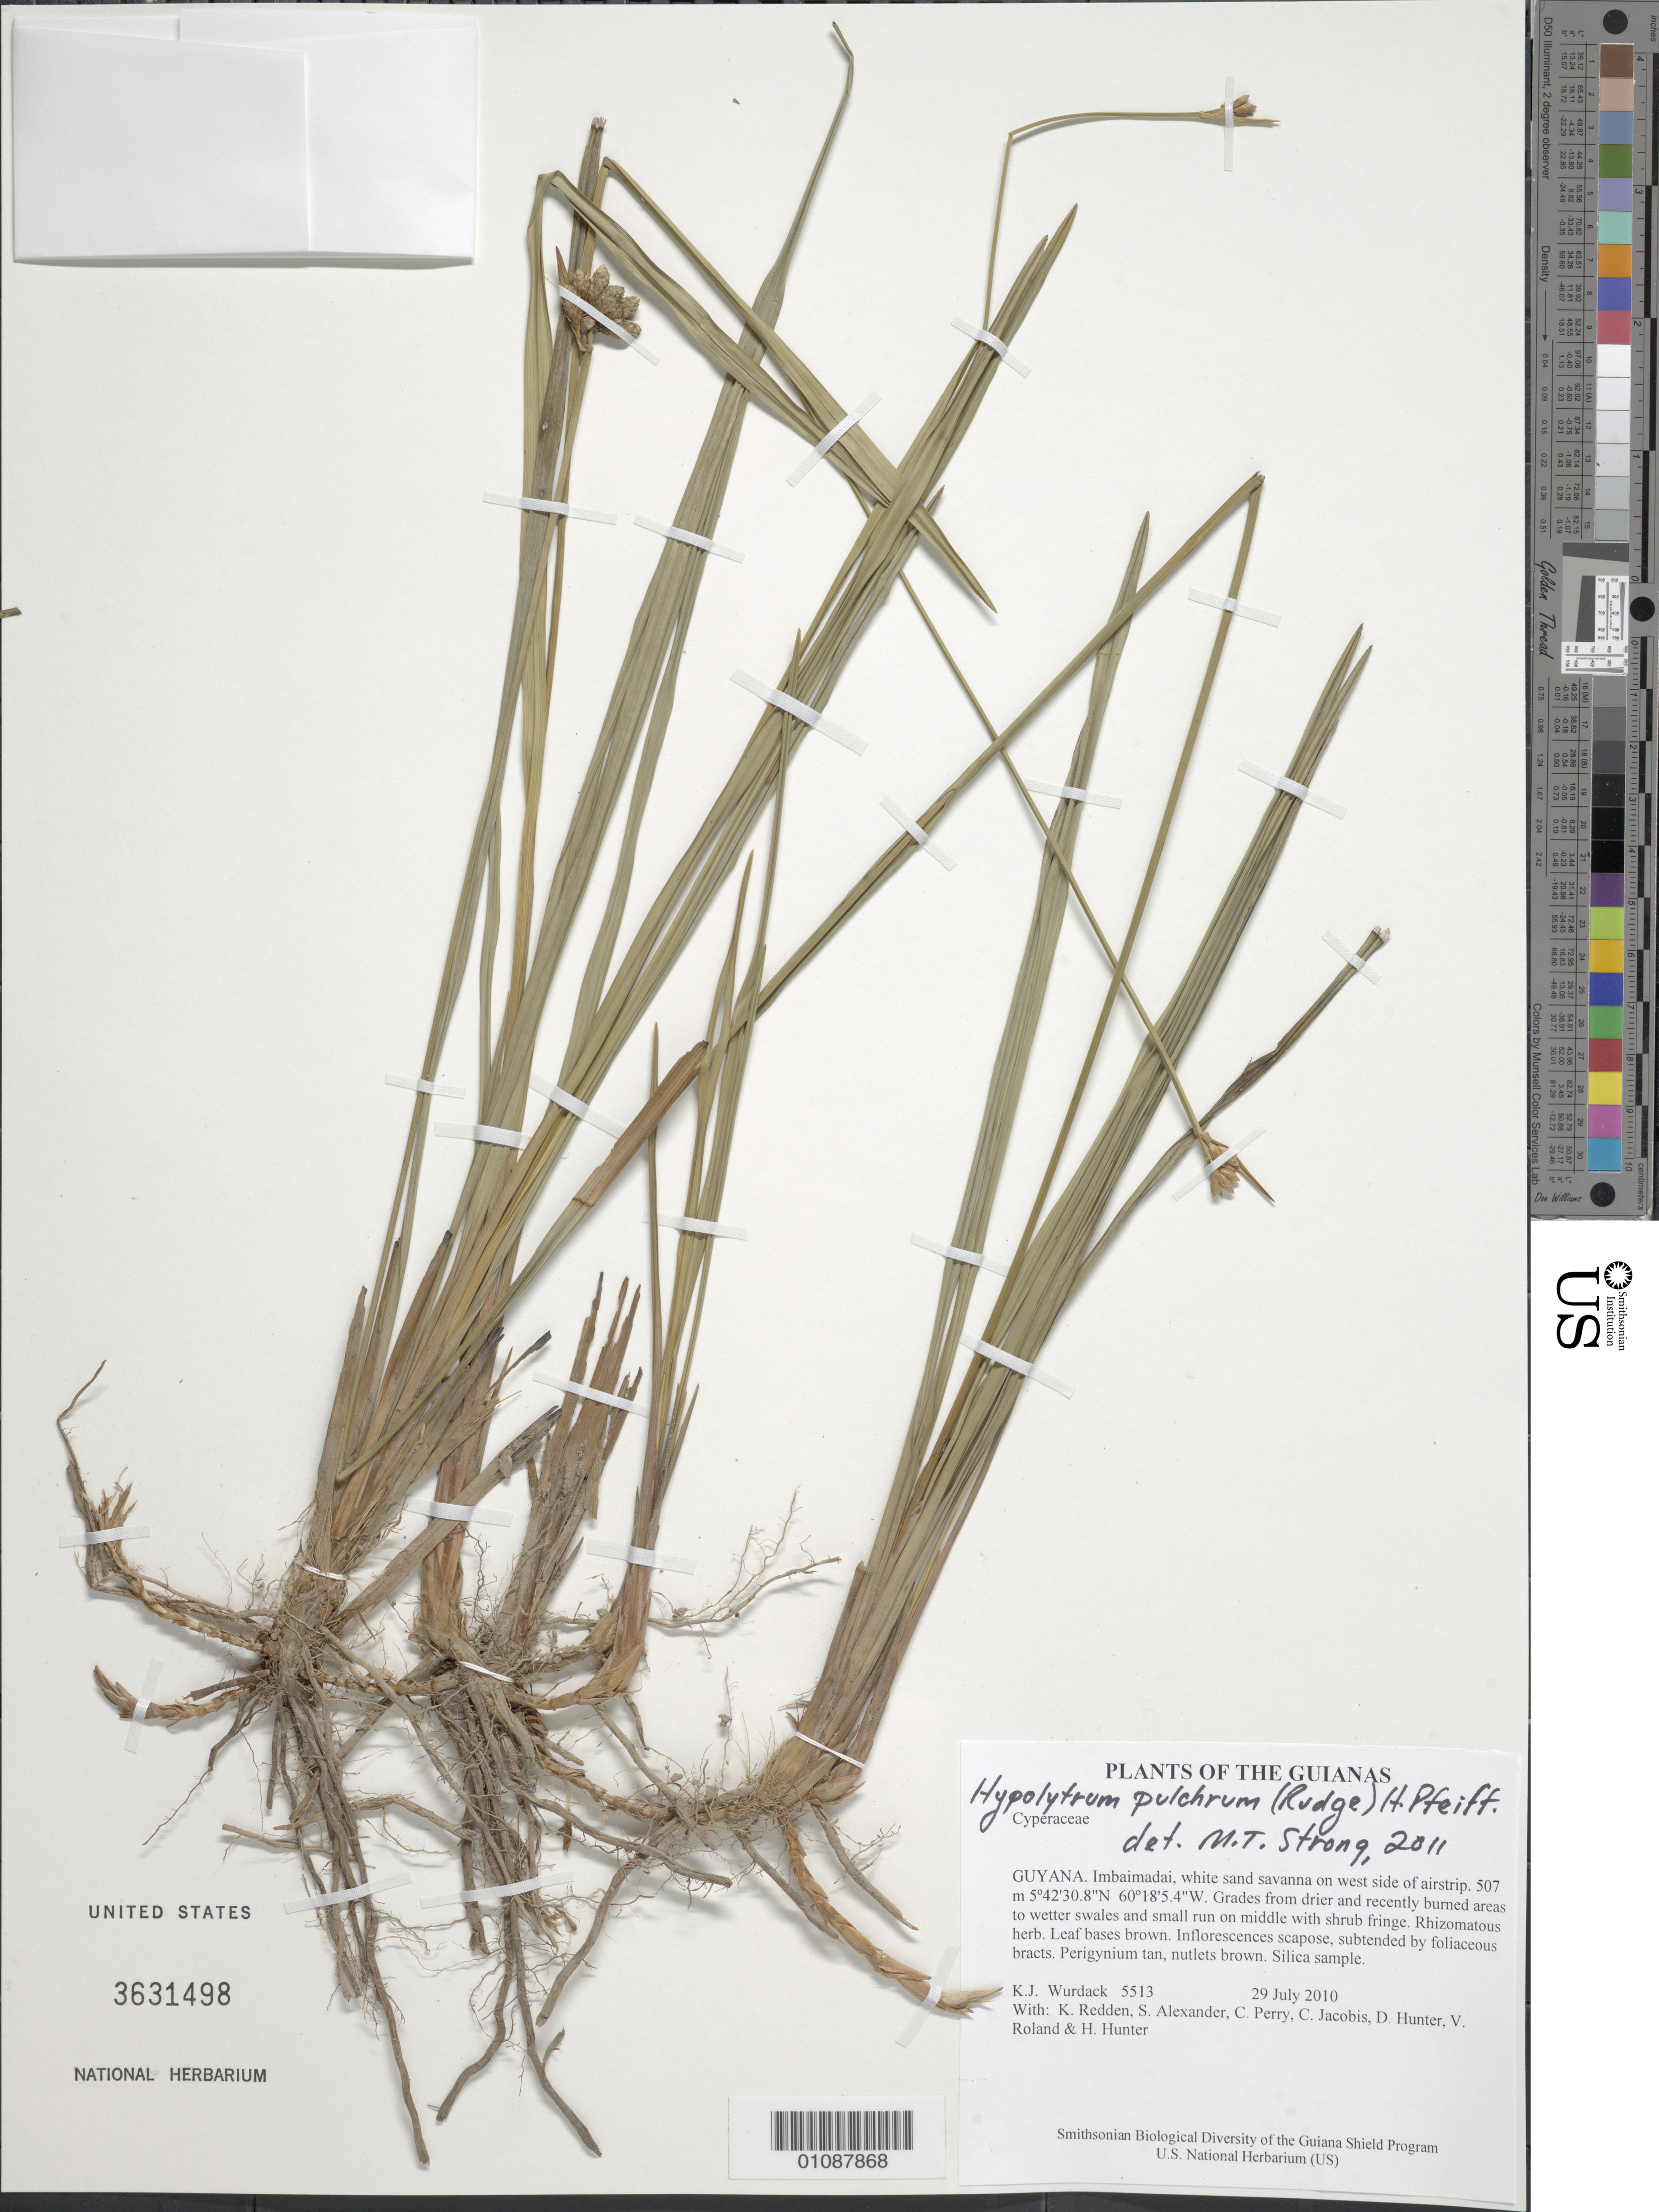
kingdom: Plantae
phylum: Tracheophyta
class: Liliopsida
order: Poales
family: Cyperaceae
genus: Hypolytrum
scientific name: Hypolytrum pulchrum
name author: (Rudge) H. Pfeiff.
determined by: Strong, M. T., (US), Smithsonian Institution - National Museum of Natural History (UNITED STATES)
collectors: K. Wurdack, K. M. Redden, S. N. Alexander, C. Perry, C. Jacobis, D. Hunter, V. Roland & H. Hunter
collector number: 5513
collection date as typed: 29 July 2010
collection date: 2010-07-29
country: Guyana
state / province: Cuyuni-Mazaruni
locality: Imbaimadai, white sand savanna on west side of airstrip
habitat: Grades from drier and recently burned areas to wetter swales and small run on middle with shrub fringe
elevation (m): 507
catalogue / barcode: US 3631498